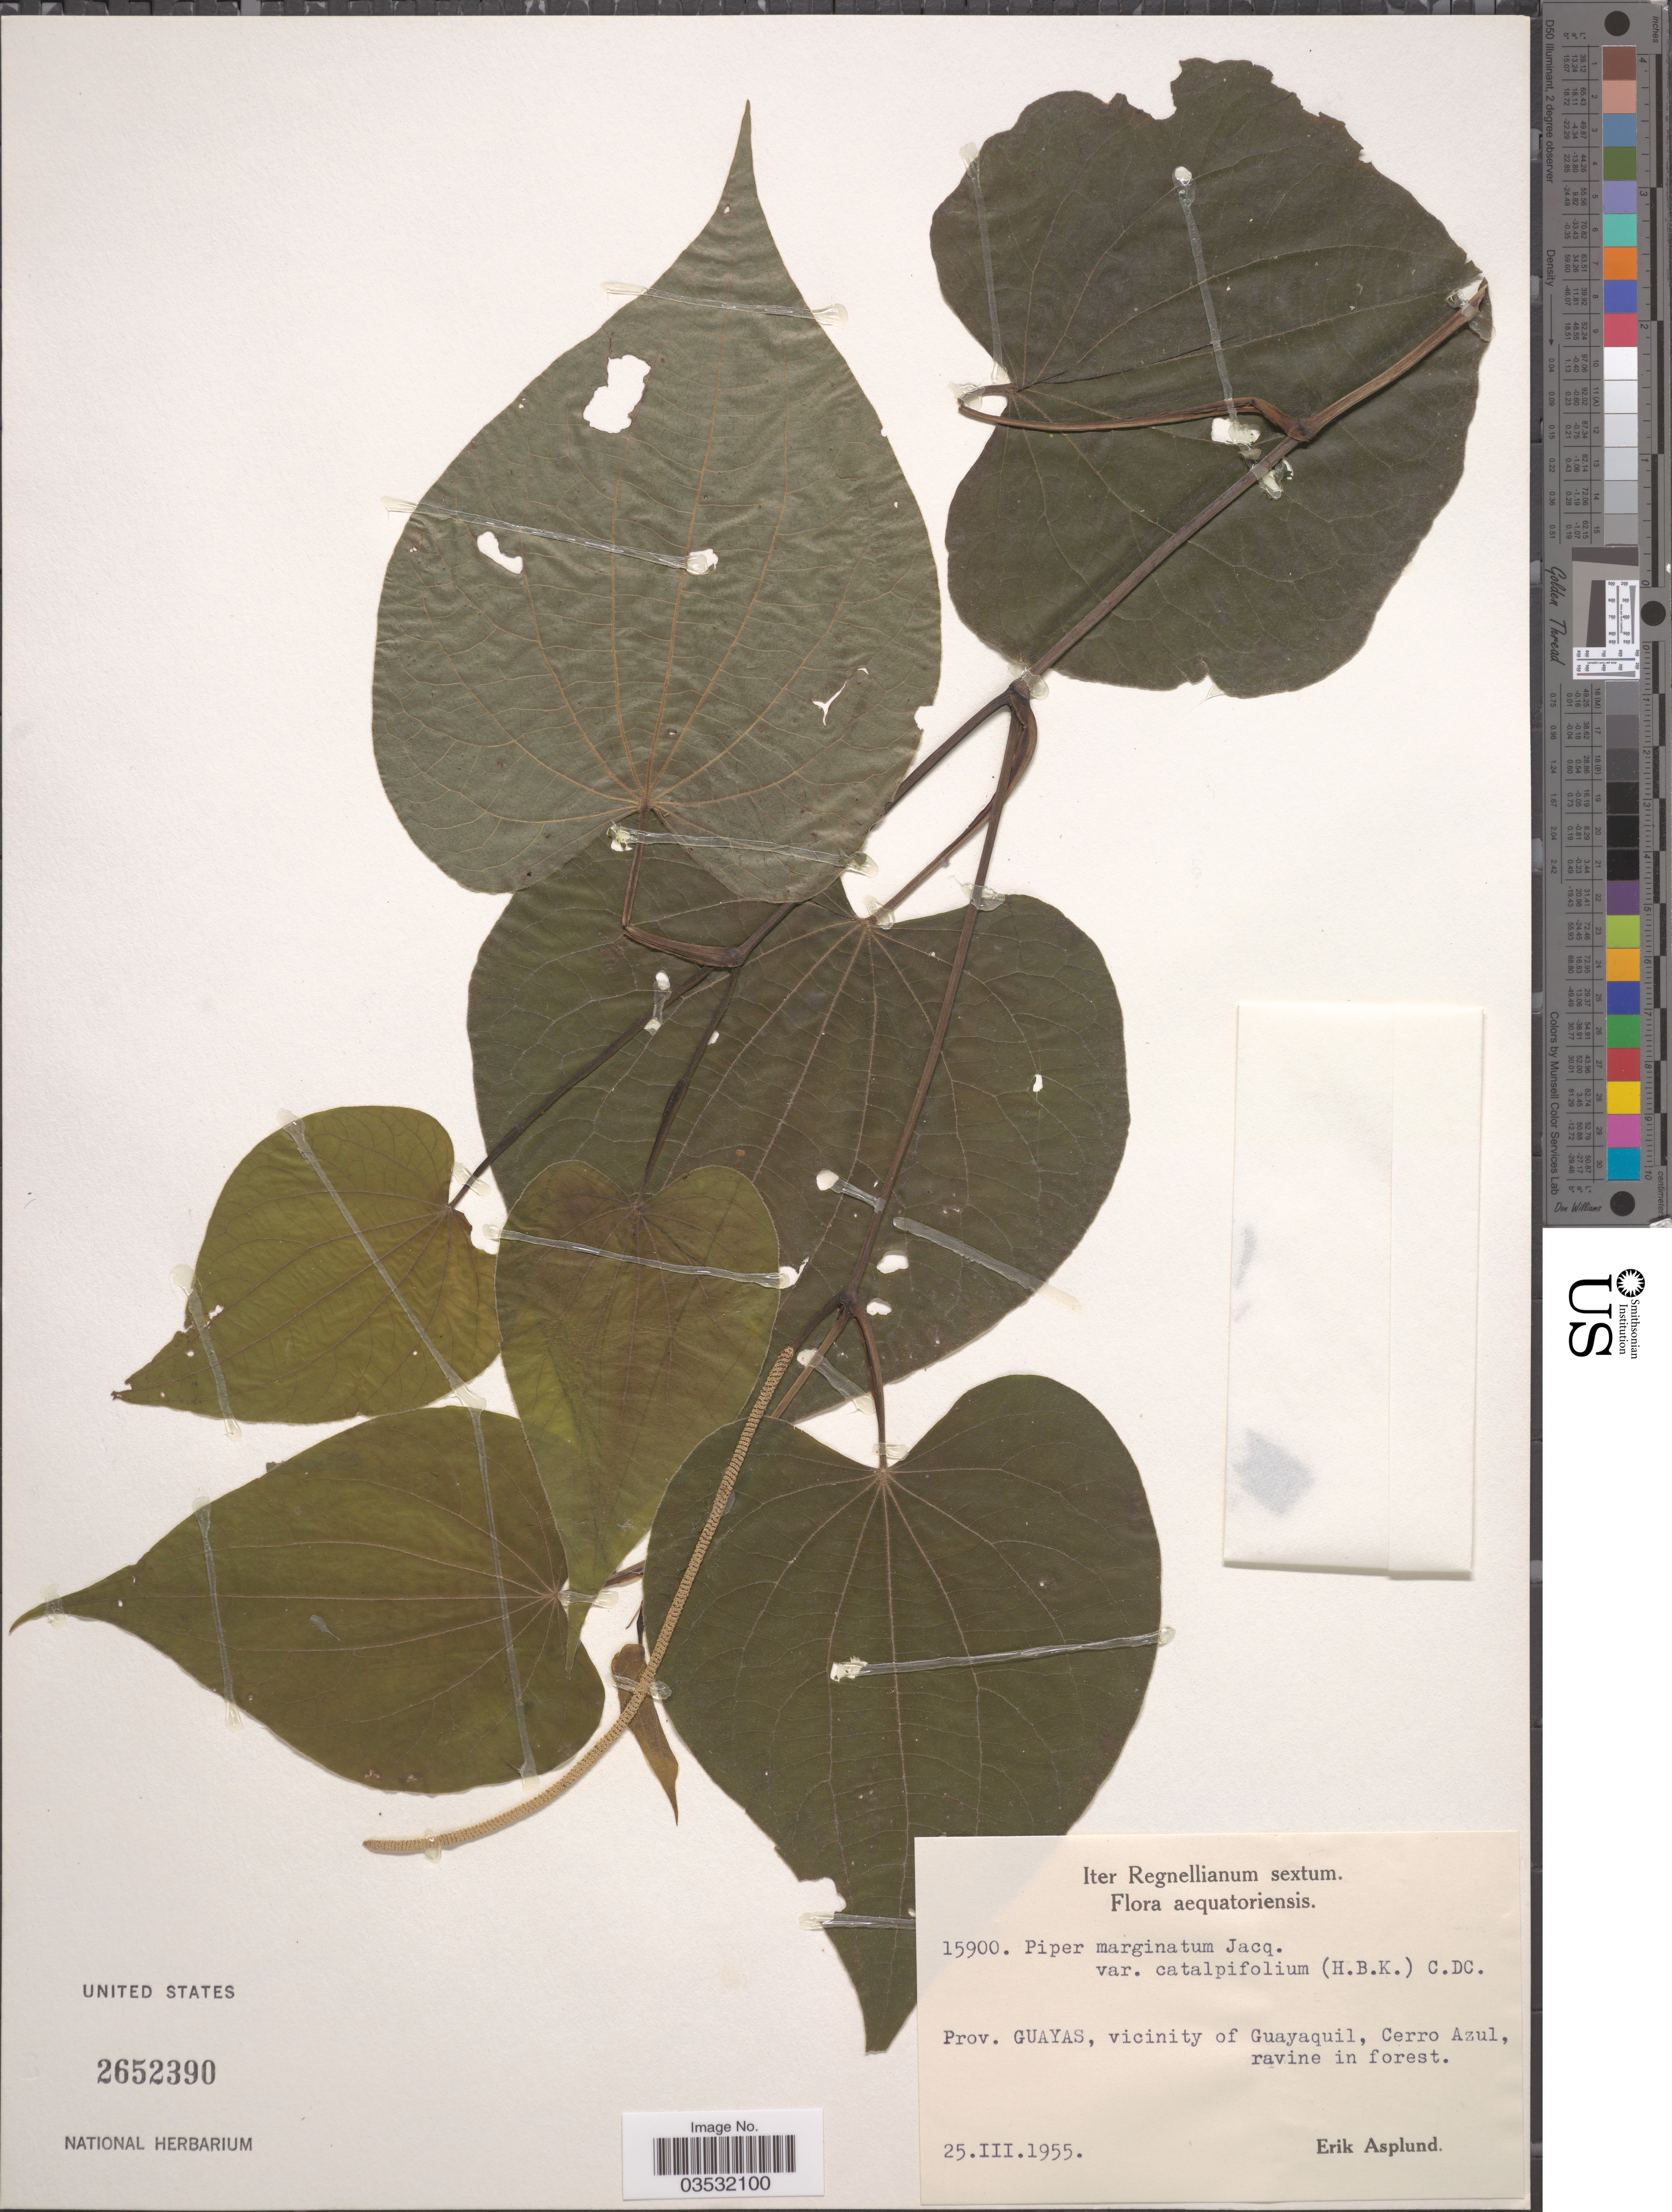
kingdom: Plantae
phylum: Tracheophyta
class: Magnoliopsida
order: Piperales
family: Piperaceae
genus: Piper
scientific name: Piper marginatum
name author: Jacq.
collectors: E. Asplund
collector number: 15900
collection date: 1955-03-25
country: Ecuador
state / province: Guayas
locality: Aequatoriensis. Vicinity of Guayaquil, Cerro Azul.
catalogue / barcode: US 2652390